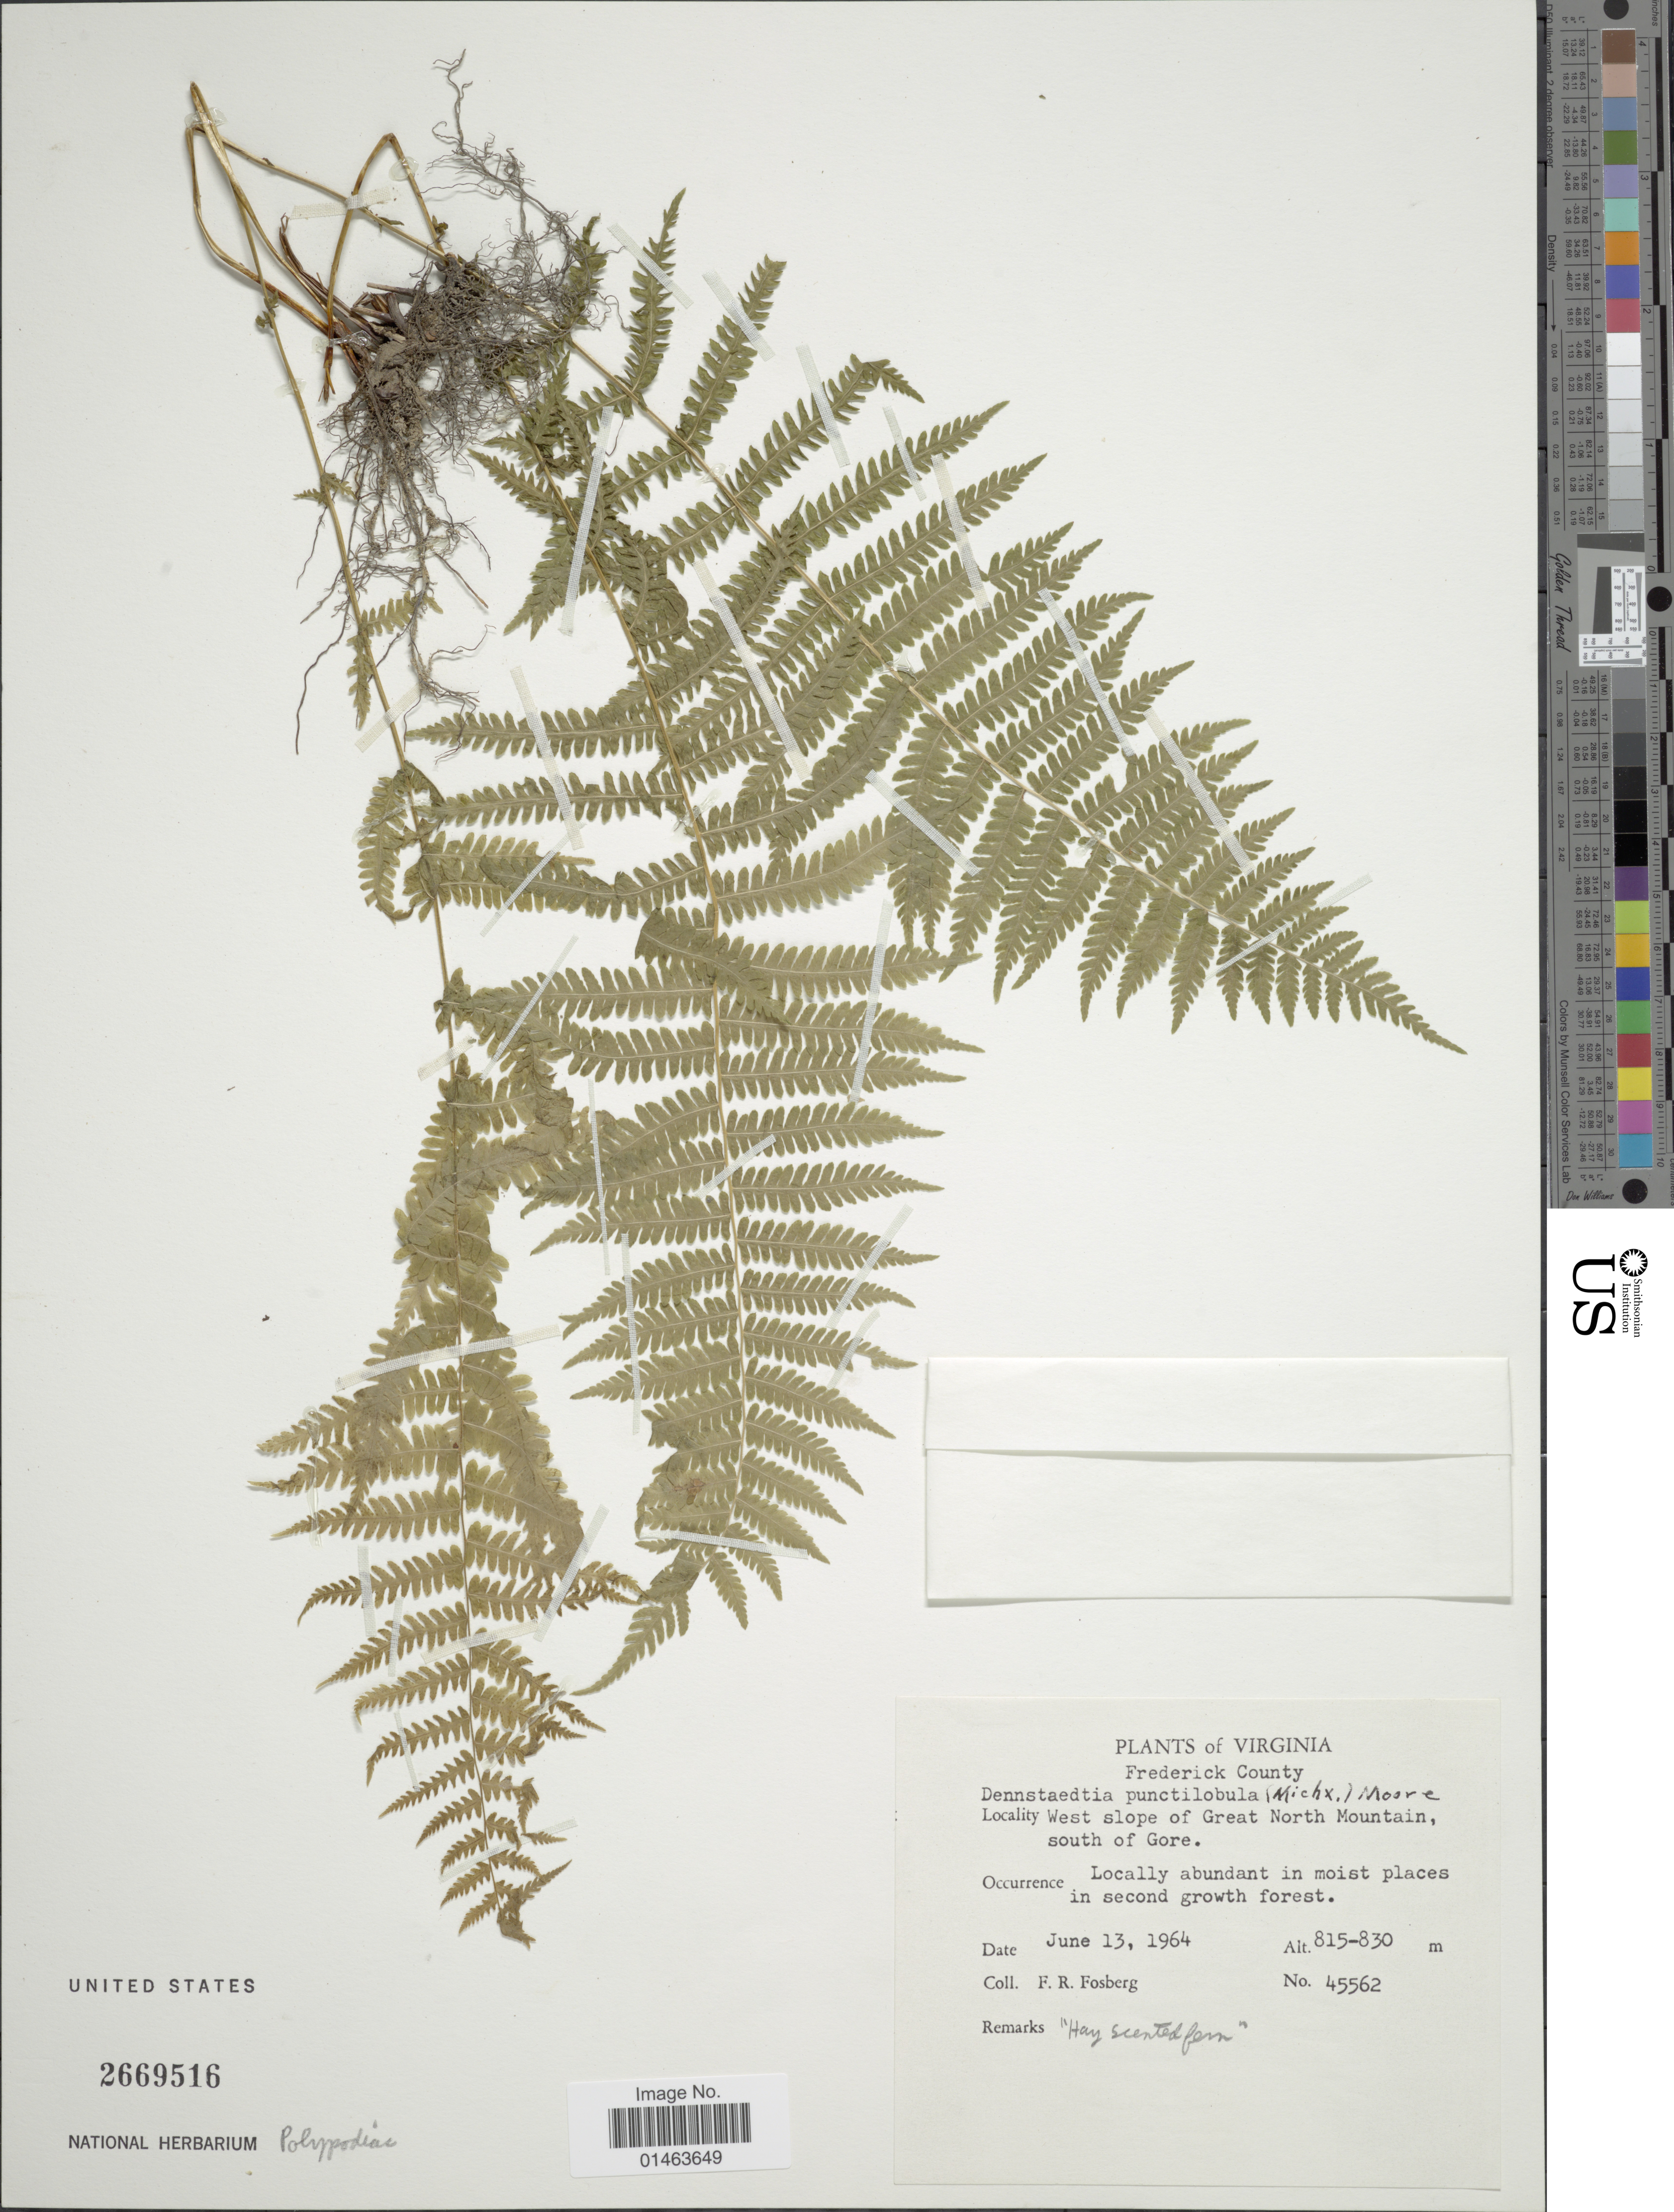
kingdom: Plantae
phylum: Tracheophyta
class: Polypodiopsida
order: Polypodiales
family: Dennstaedtiaceae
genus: Dennstaedtia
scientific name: Dennstaedtia punctilobula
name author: (Michx.) T. Moore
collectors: F. R. Fosberg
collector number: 45562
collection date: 1964-06-13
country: United States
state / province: Virginia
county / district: Frederick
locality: Frederick County, West slope of Great North Mountain, south of Gore.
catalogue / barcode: US 2669516